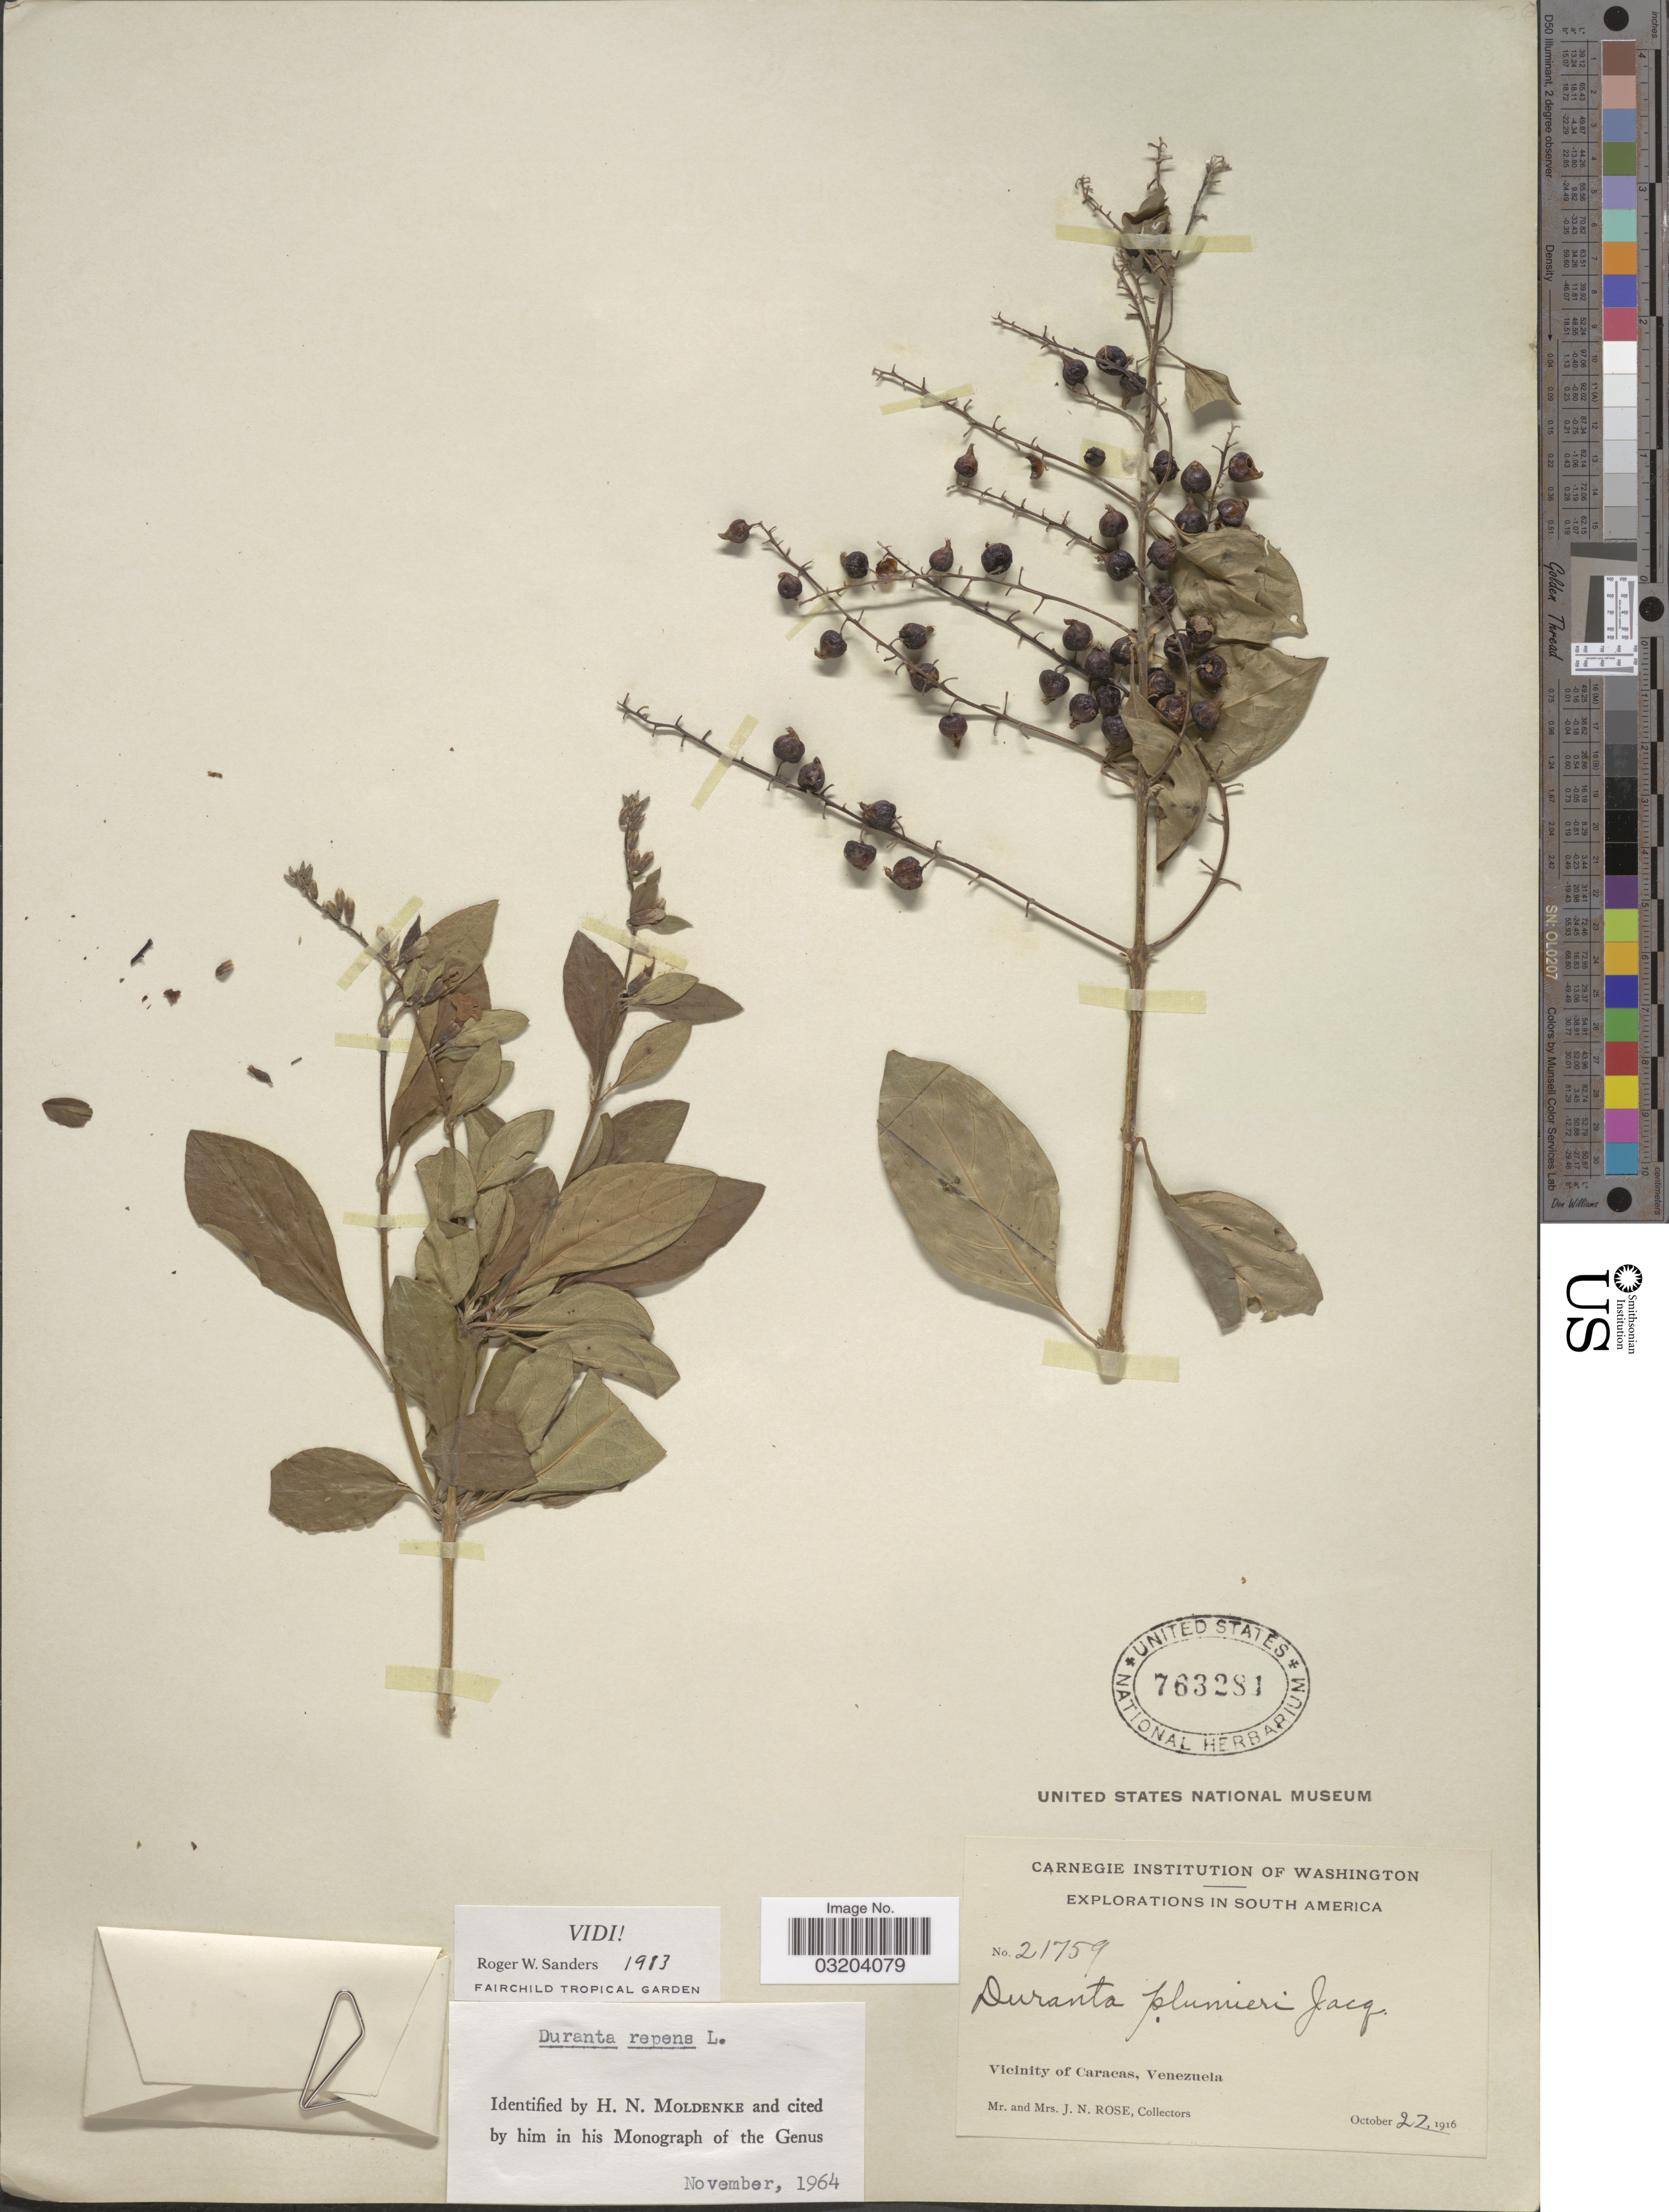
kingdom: Plantae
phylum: Tracheophyta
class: Magnoliopsida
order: Lamiales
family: Verbenaceae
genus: Duranta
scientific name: Duranta erecta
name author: L.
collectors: J. N. Rose & L. B. Rose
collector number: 21759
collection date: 1916-10-22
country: Venezuela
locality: Vicinity of Caracas.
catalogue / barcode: US 763281